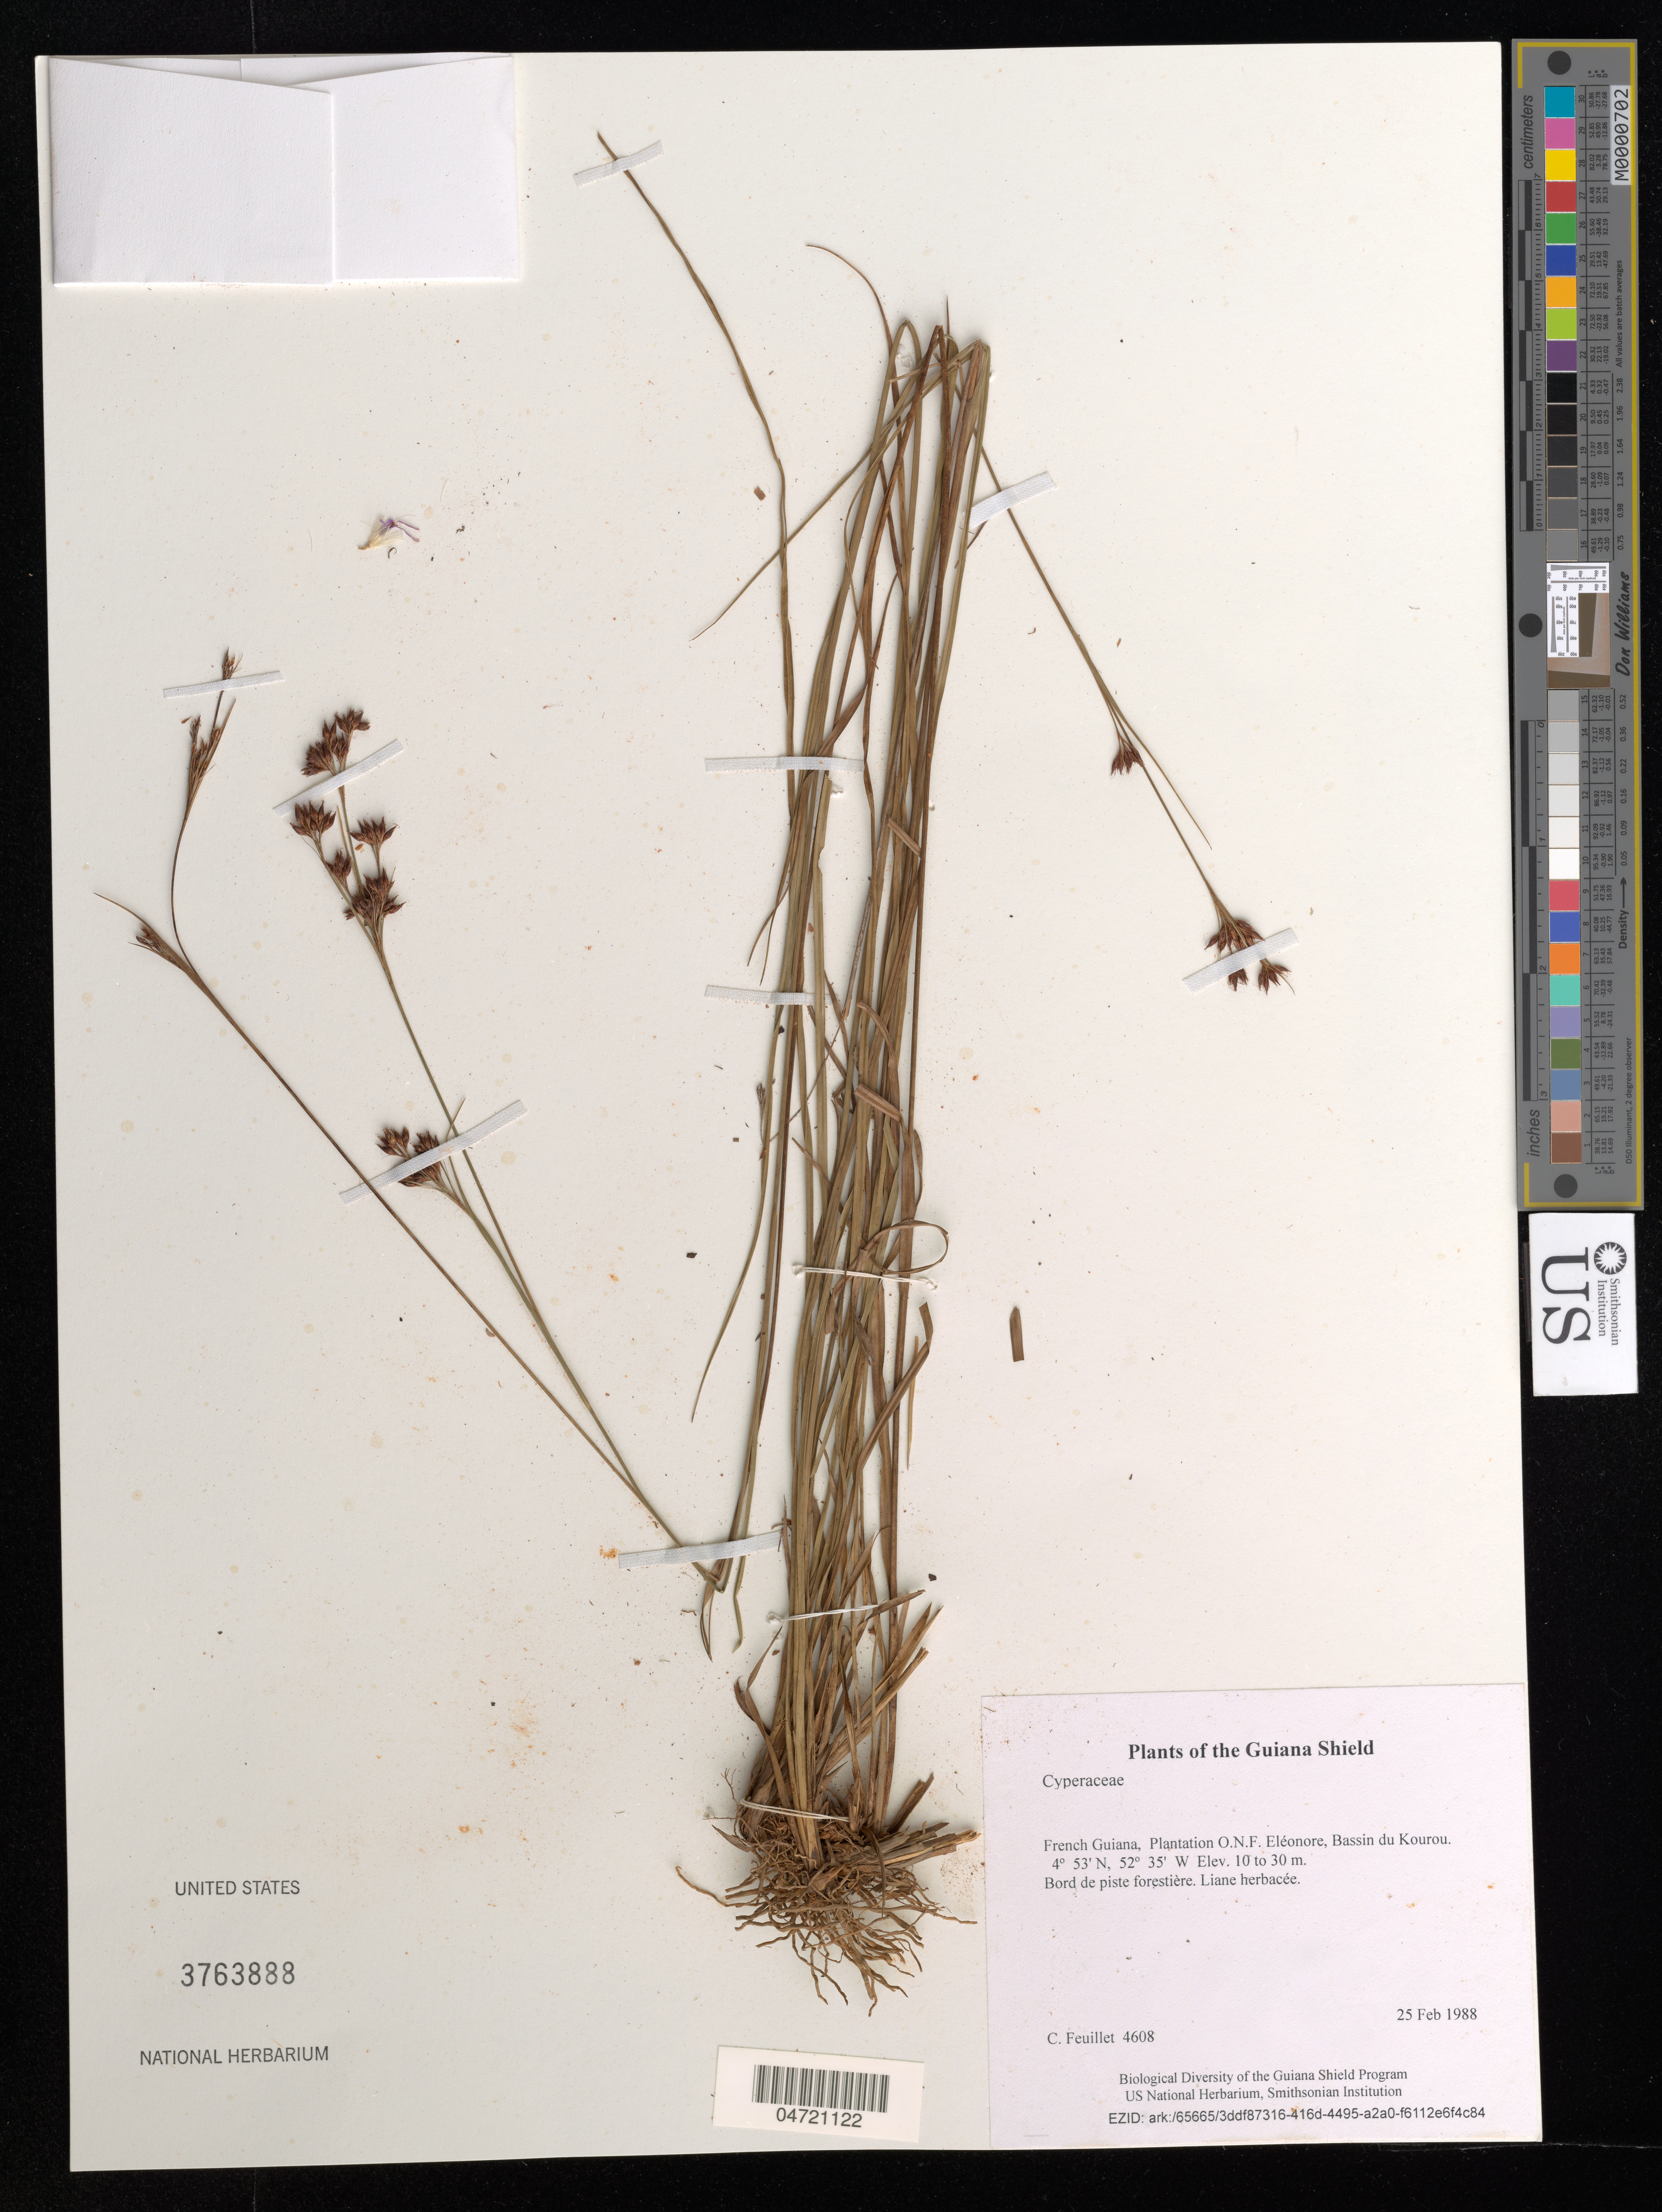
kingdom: Plantae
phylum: Tracheophyta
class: Liliopsida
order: Poales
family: Cyperaceae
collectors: C. Feuillet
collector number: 4608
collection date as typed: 25 Feb 1988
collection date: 1988-02-25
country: French Guiana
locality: Plantation O.N.F. Eléonore, Bassin du Kourou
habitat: Bord de piste forestière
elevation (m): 10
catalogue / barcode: US 3763888